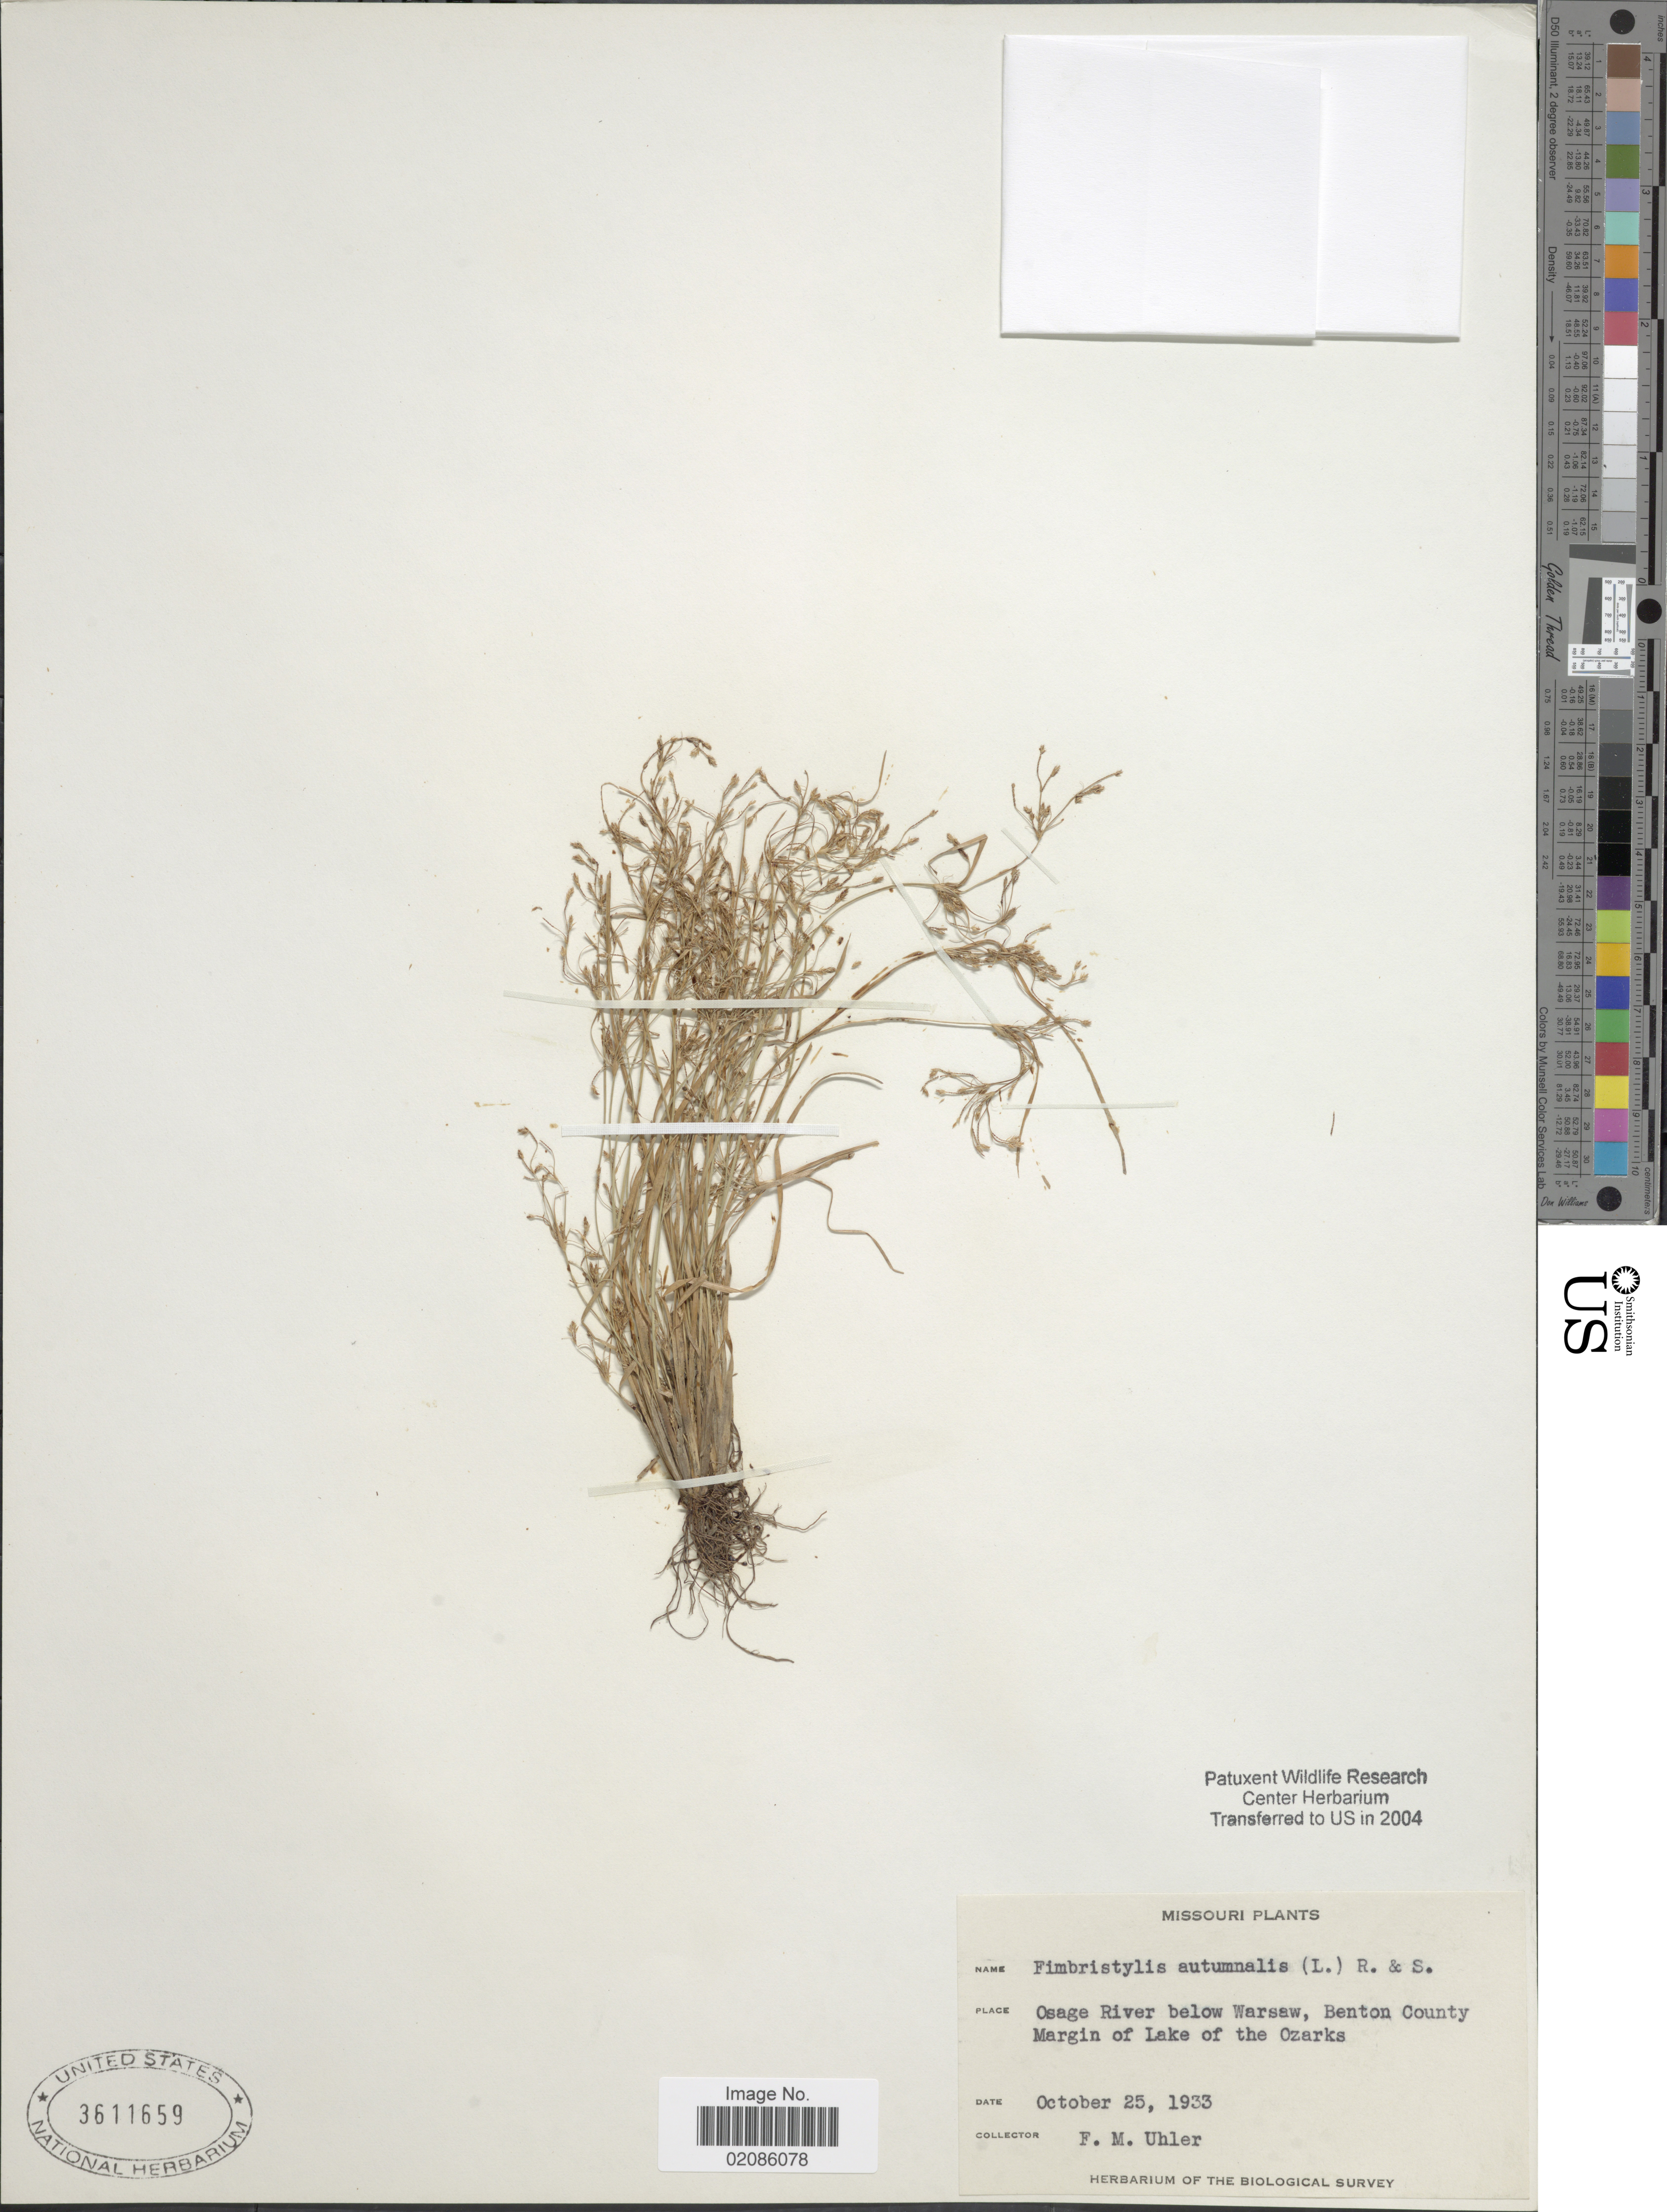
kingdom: Plantae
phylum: Tracheophyta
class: Liliopsida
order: Poales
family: Cyperaceae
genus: Fimbristylis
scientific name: Fimbristylis autumnalis (L.) Roem. & Schult.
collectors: F. M. Uhler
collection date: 1933-10-25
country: United States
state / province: Missouri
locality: Osage River below Warsaw, Benton County. Margin of Lake of the Ozarks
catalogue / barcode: US 3611659